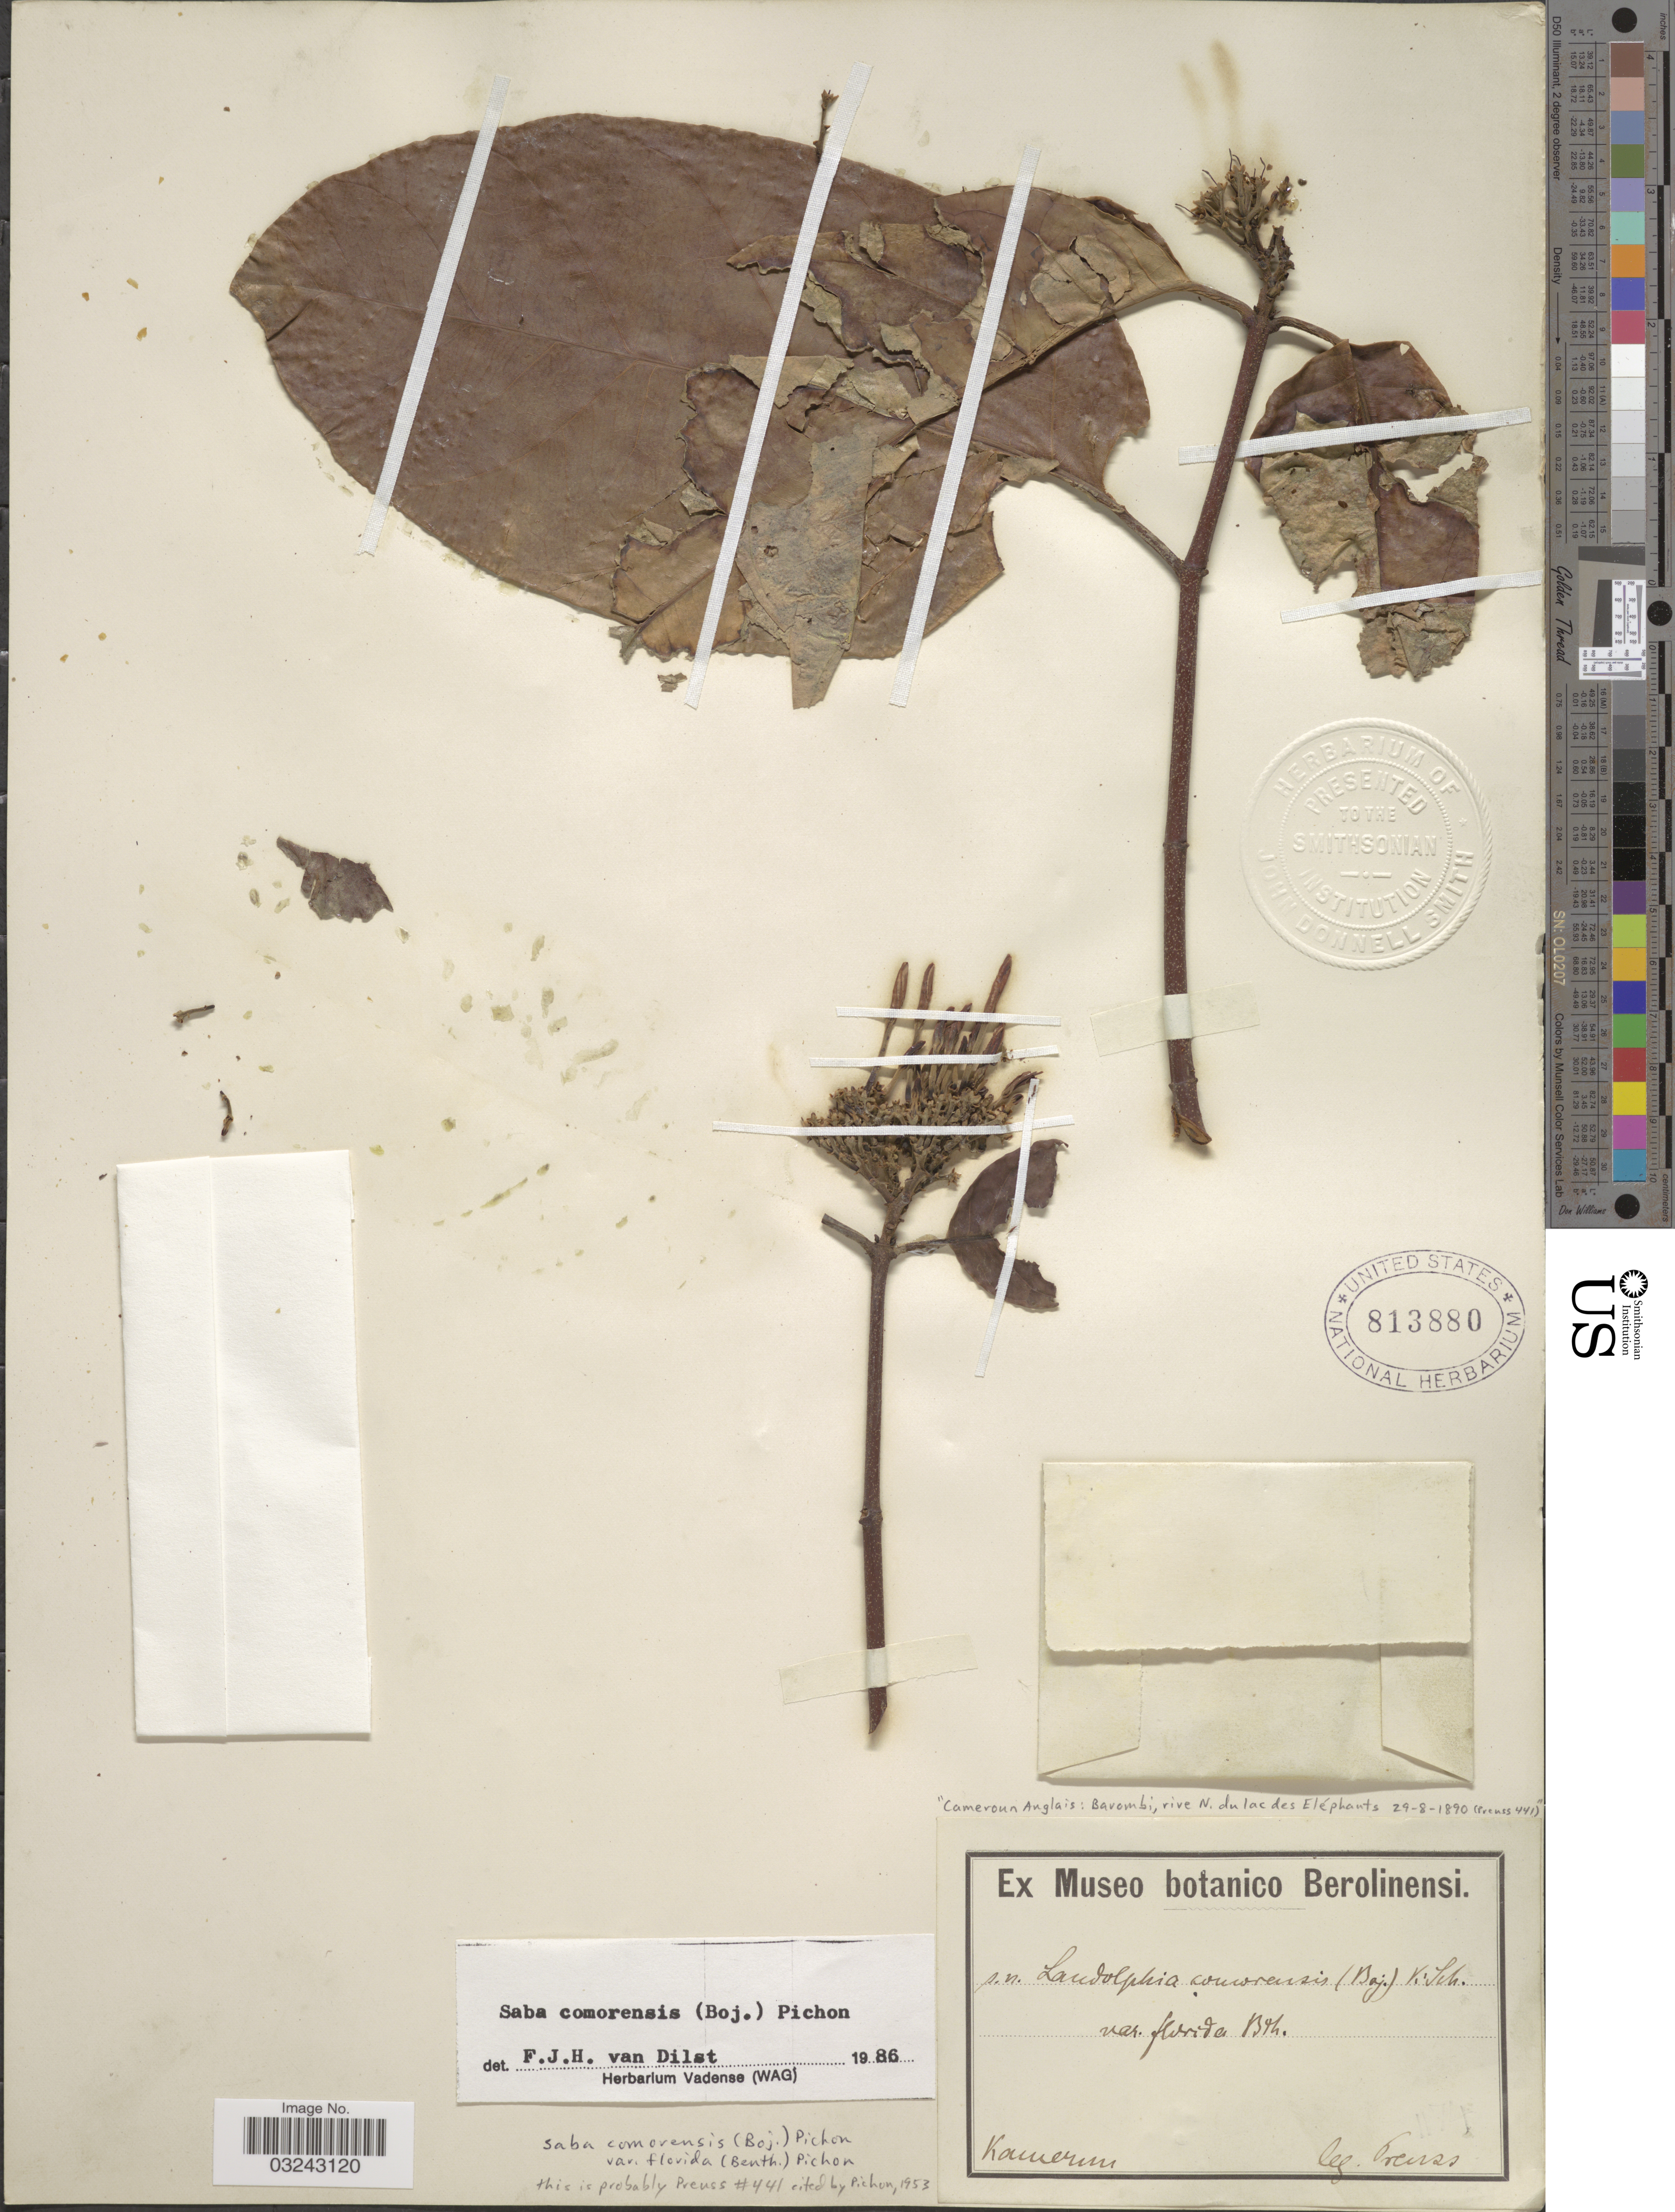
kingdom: Plantae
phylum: Tracheophyta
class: Magnoliopsida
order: Gentianales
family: Apocynaceae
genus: Saba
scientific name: Saba comorensis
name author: (Bojer ex A. DC.) Pichon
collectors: C. Preuss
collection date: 1890-08-29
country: Cameroon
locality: Bavombi, rive N. du lac des Eléphants.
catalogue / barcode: US 813880